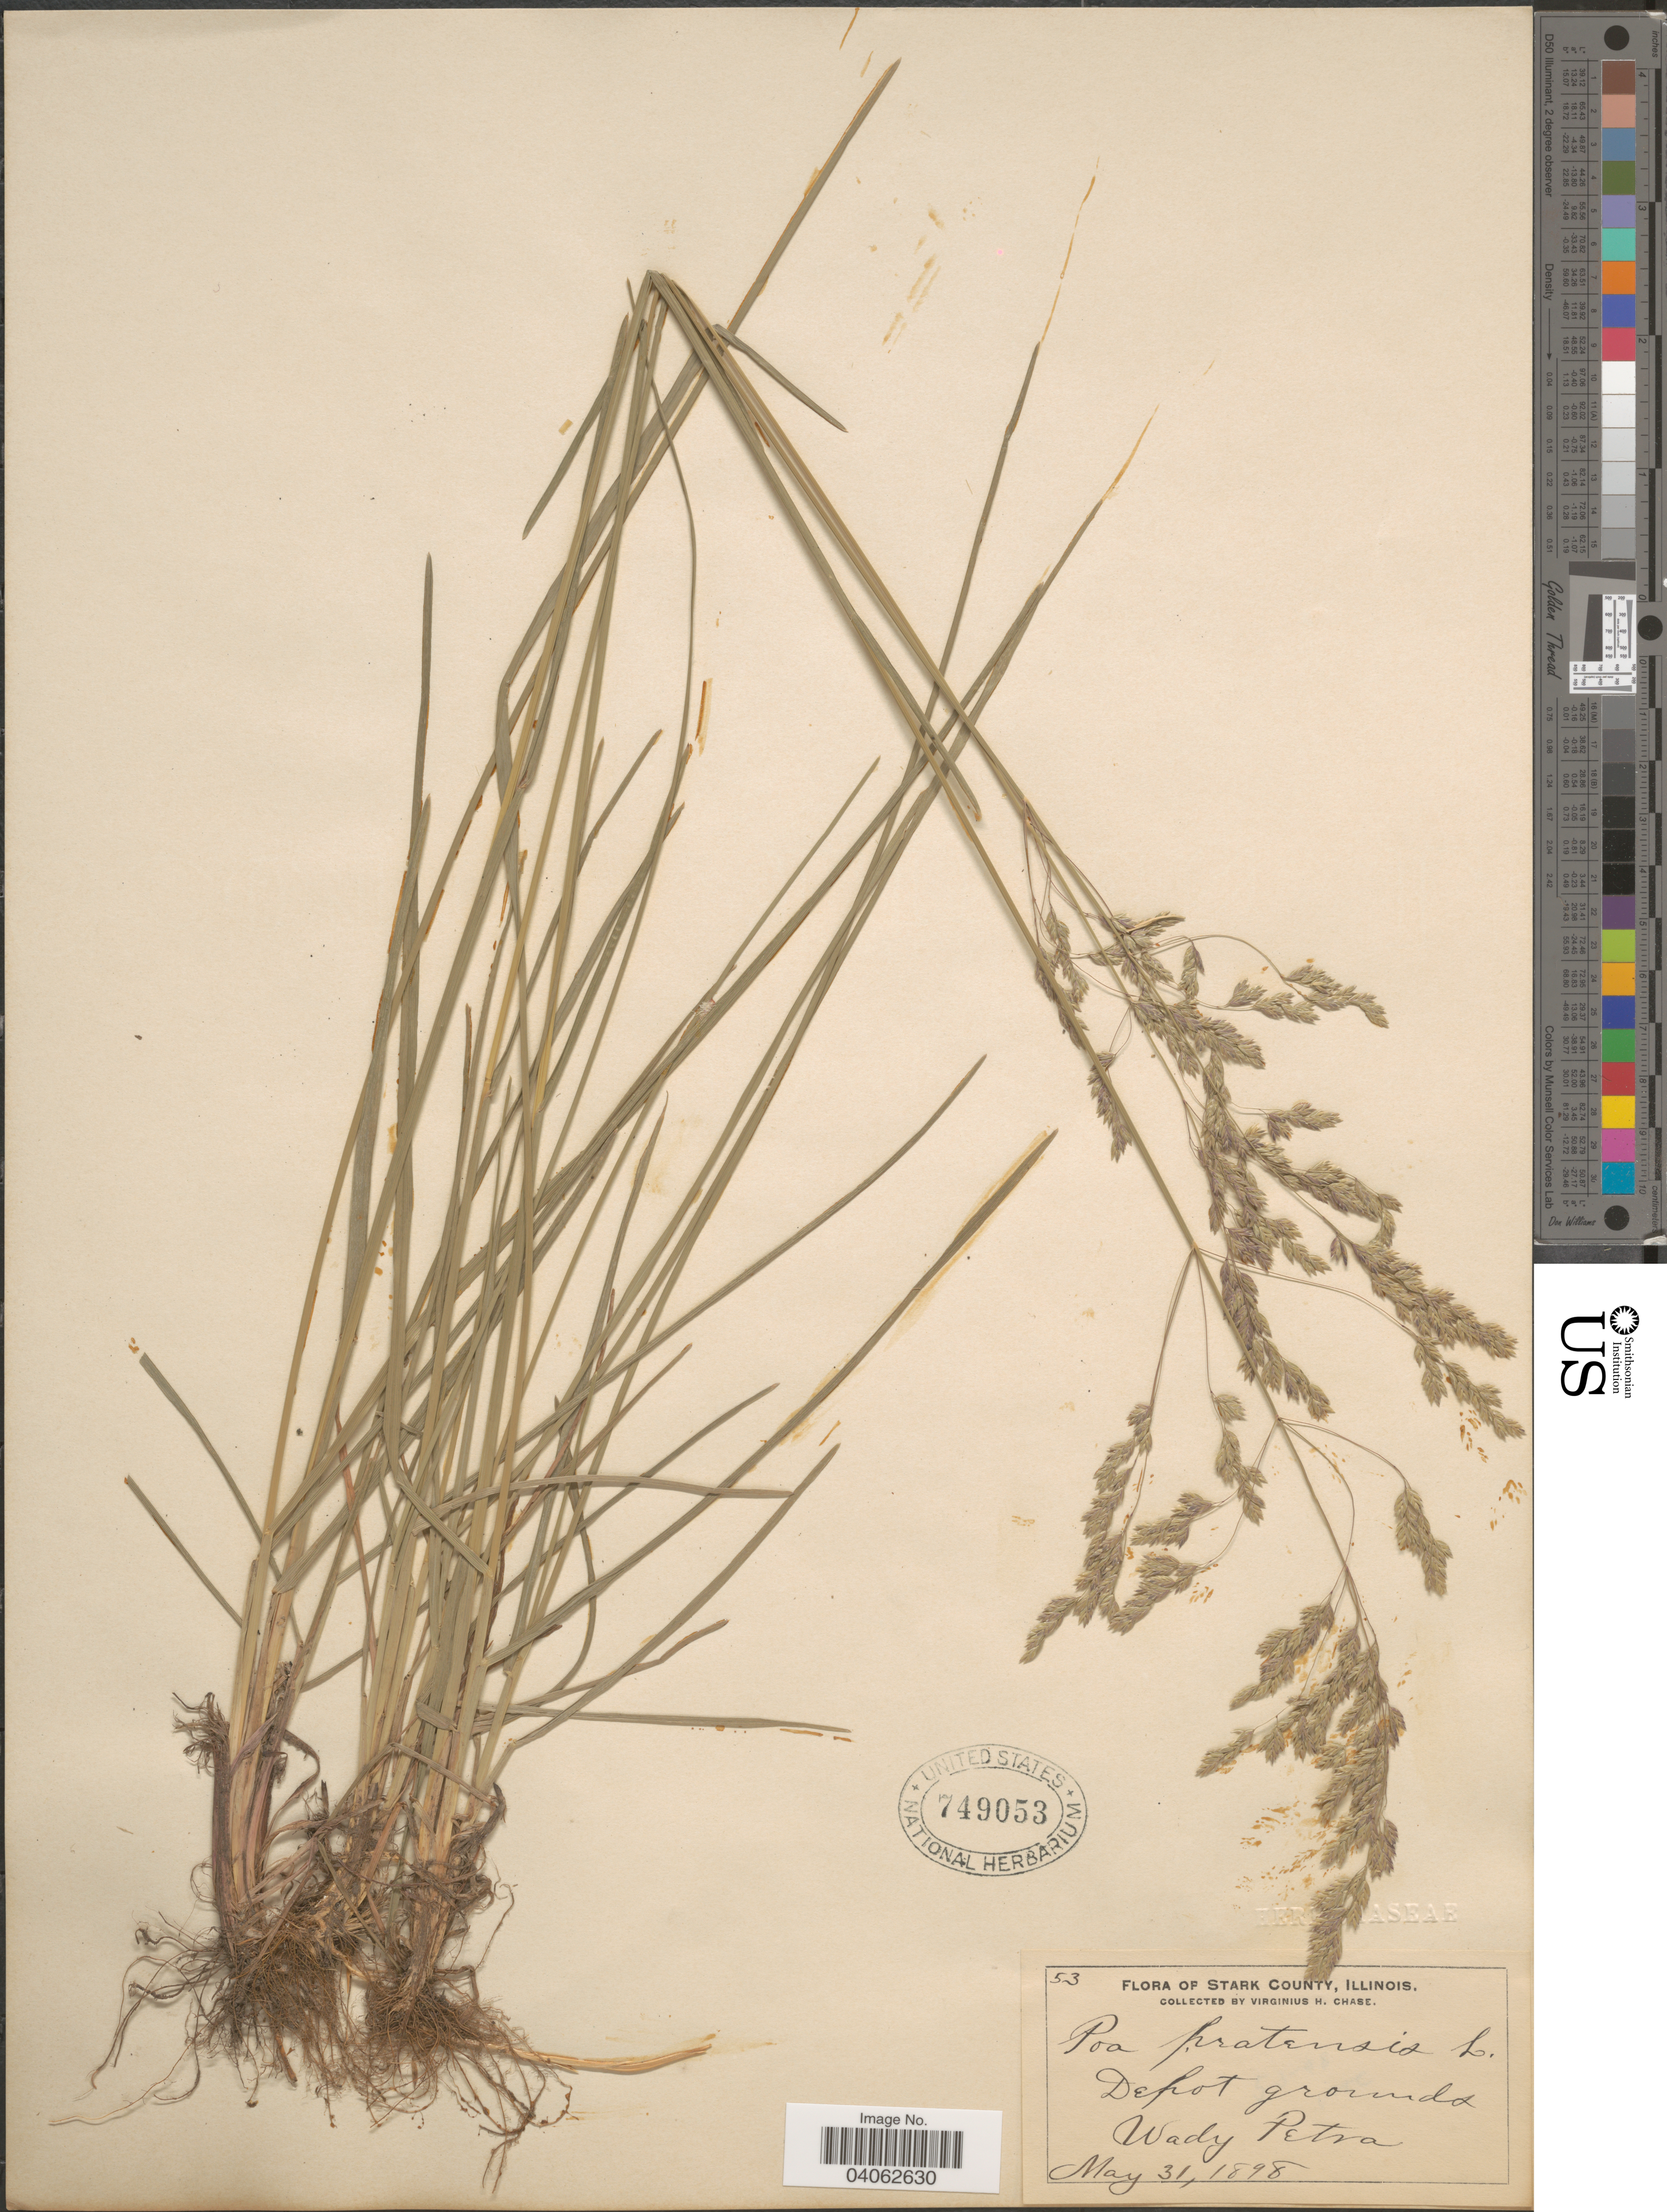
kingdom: Plantae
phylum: Tracheophyta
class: Liliopsida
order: Poales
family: Poaceae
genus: Poa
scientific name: Poa pratensis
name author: L.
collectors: V. H. Chase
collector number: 53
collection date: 1898-05-31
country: United States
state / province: Illinois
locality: Stark County. Depot grounds. Wady Petra.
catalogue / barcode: US 749053